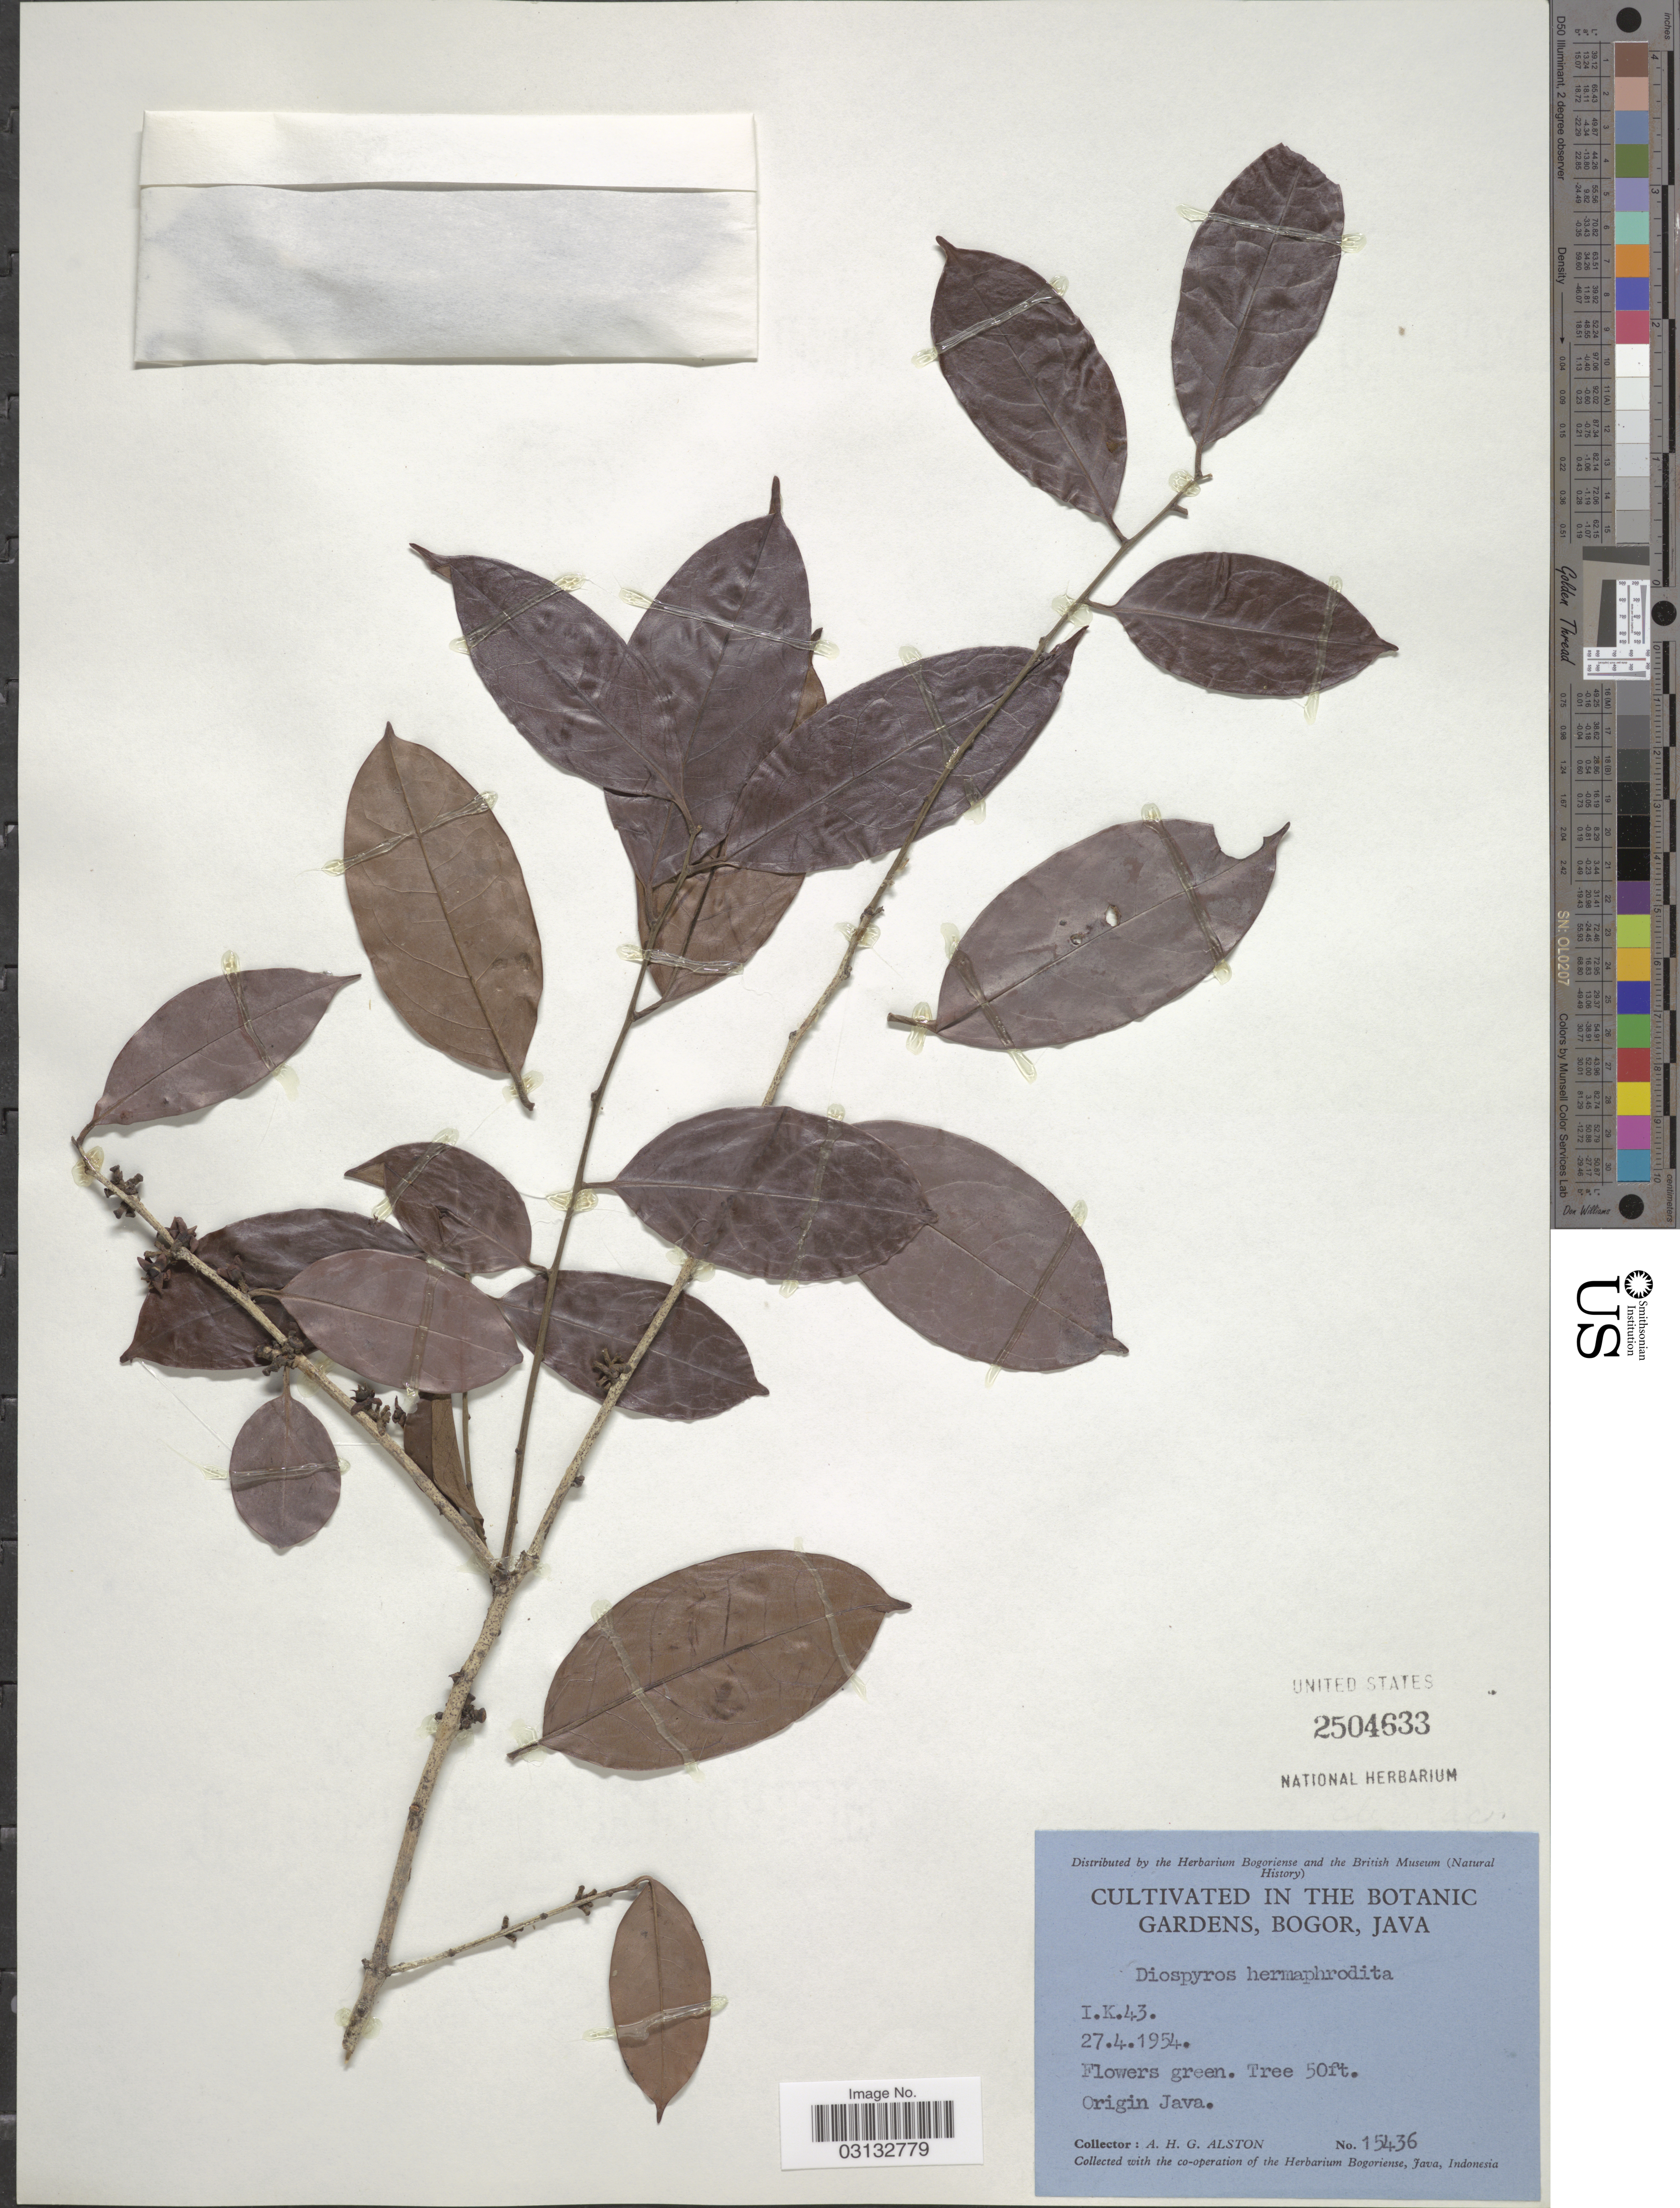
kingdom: Plantae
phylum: Tracheophyta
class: Magnoliopsida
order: Ericales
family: Ebenaceae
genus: Diospyros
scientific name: Diospyros hermaphroditica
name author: (Zoll.) Bakh. ex Steenis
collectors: A. H. Alston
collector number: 15436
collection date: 1954-04-27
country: Indonesia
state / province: Java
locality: Cultivated in the Botanic Gardens, Bogor.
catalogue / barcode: US 2504633